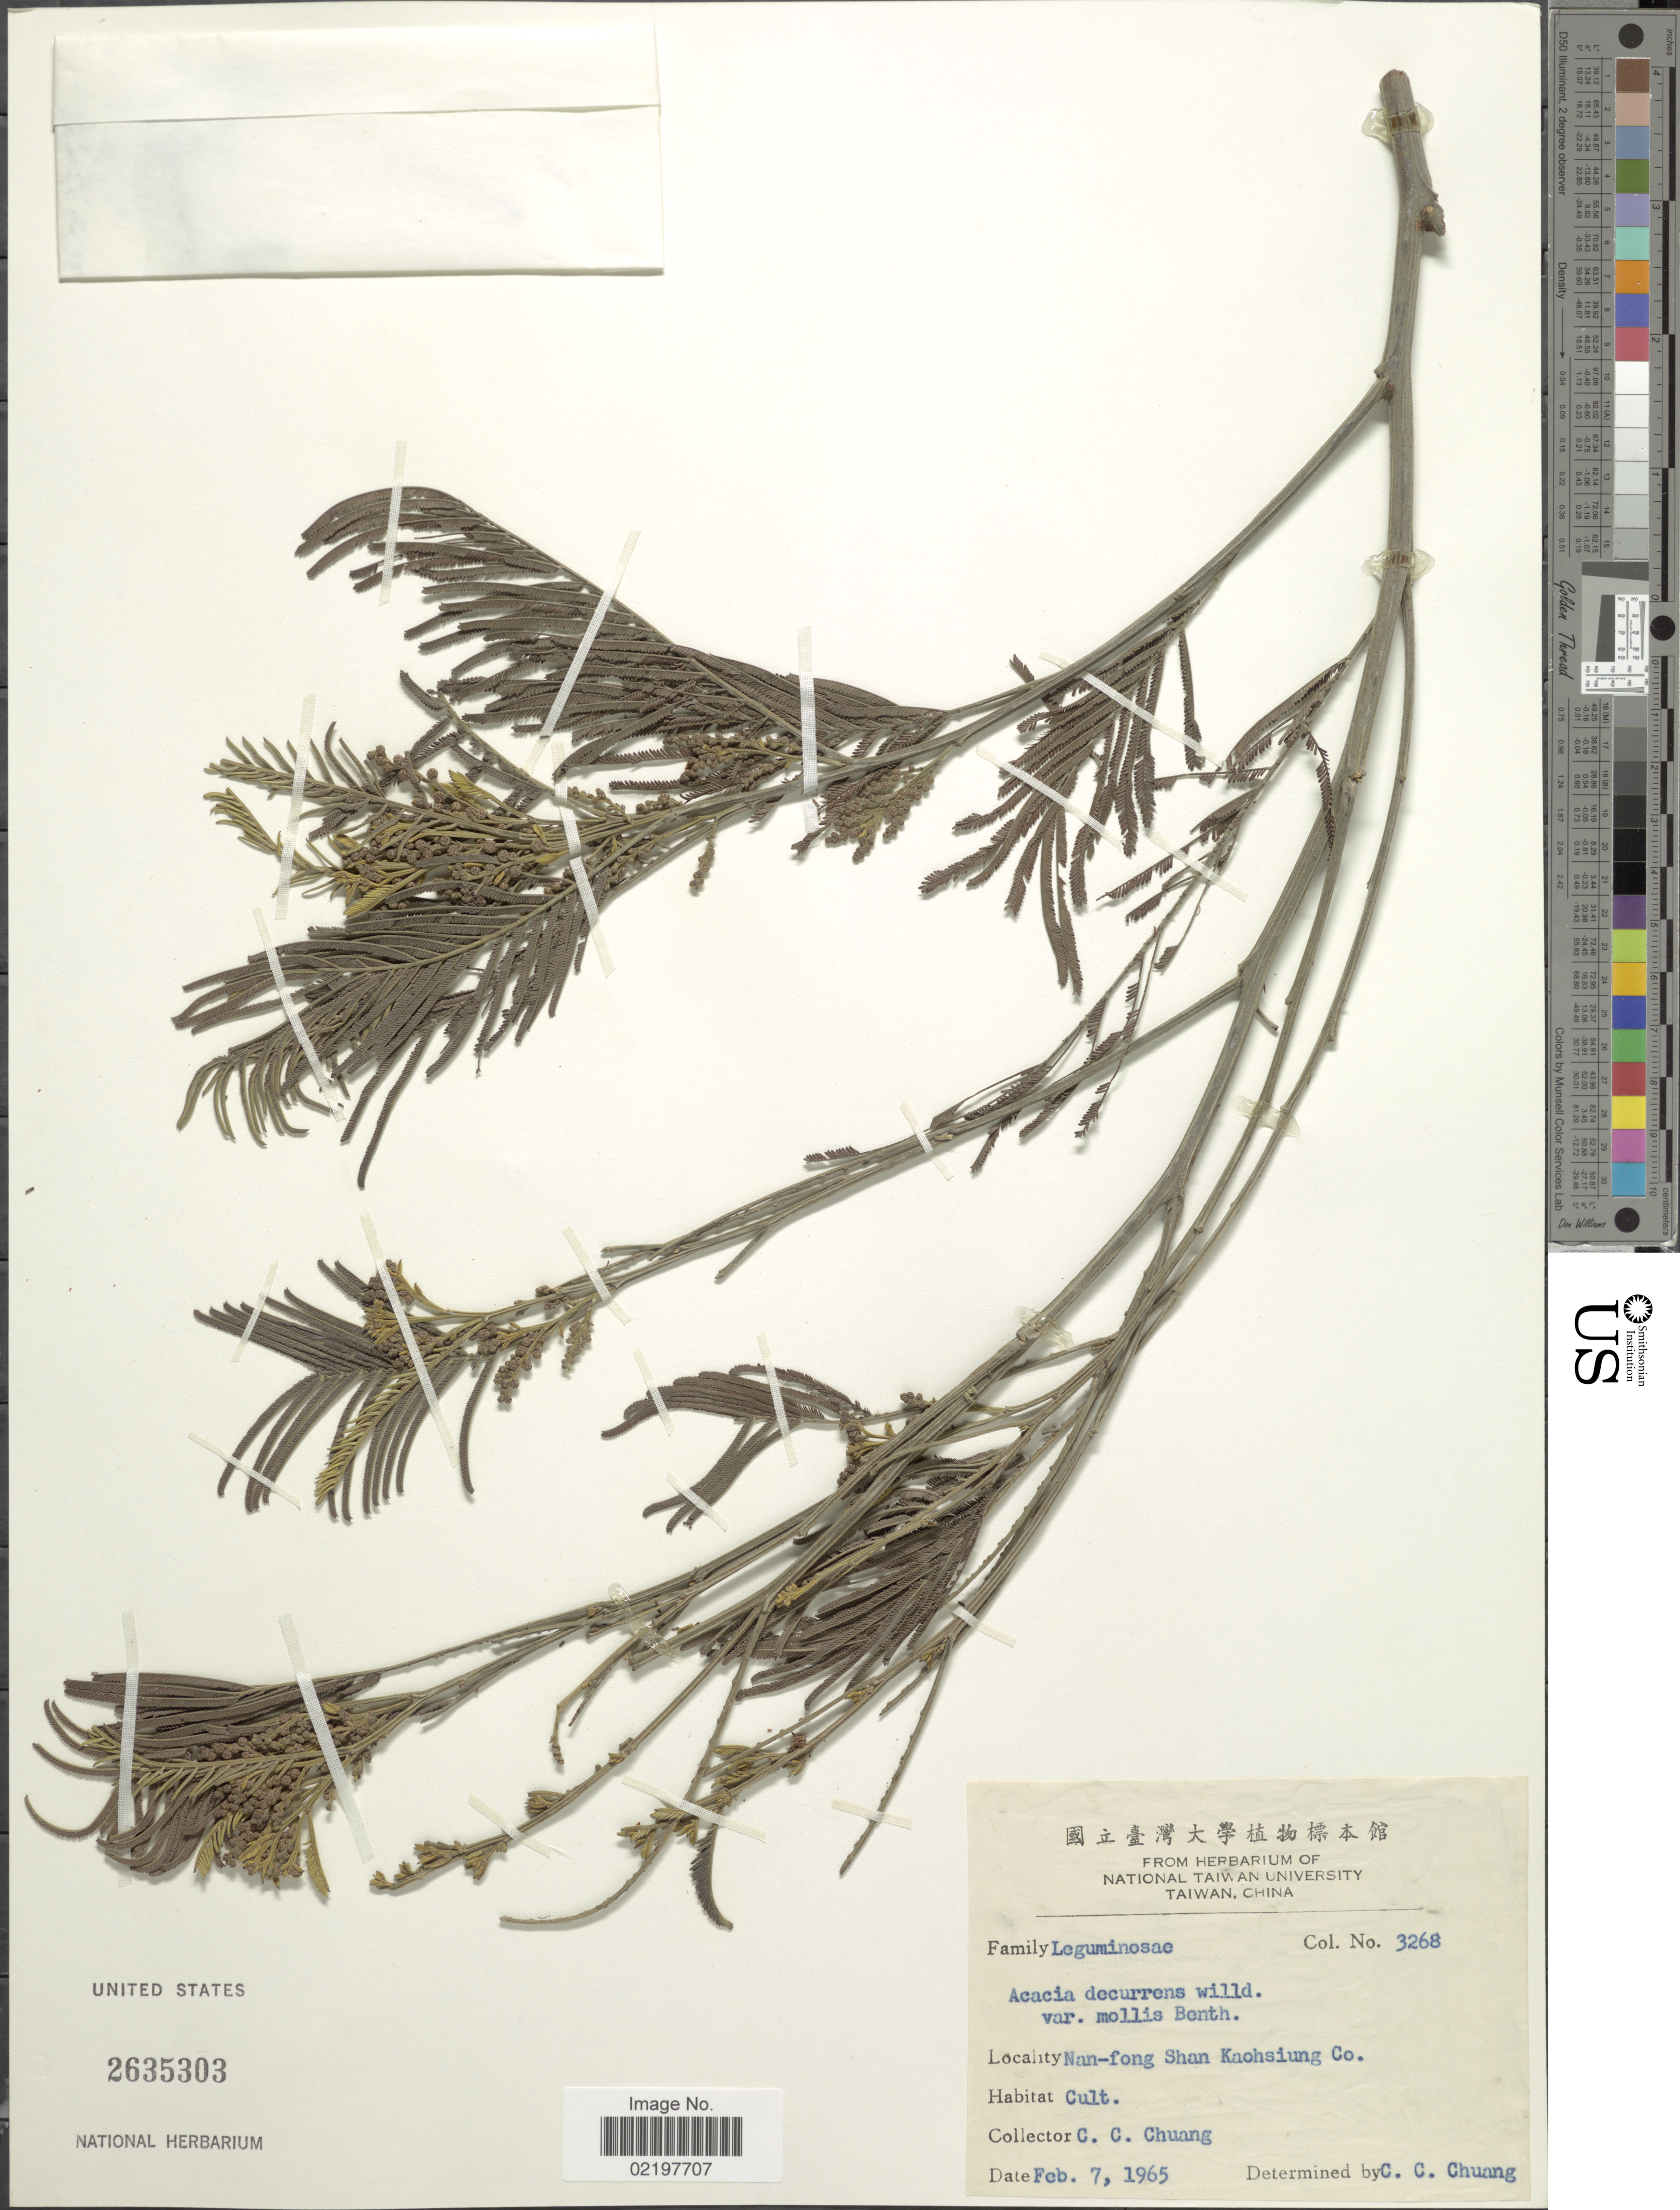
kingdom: Plantae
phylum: Tracheophyta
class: Magnoliopsida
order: Fabales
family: Fabaceae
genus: Acacia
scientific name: Acacia decurrens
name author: (J.C. Wendl.) Willd.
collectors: C. C. Chuang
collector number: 3268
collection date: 1965-02-07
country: Taiwan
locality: Nan-fong Shan Kaohsing Co.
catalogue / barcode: US 2635303